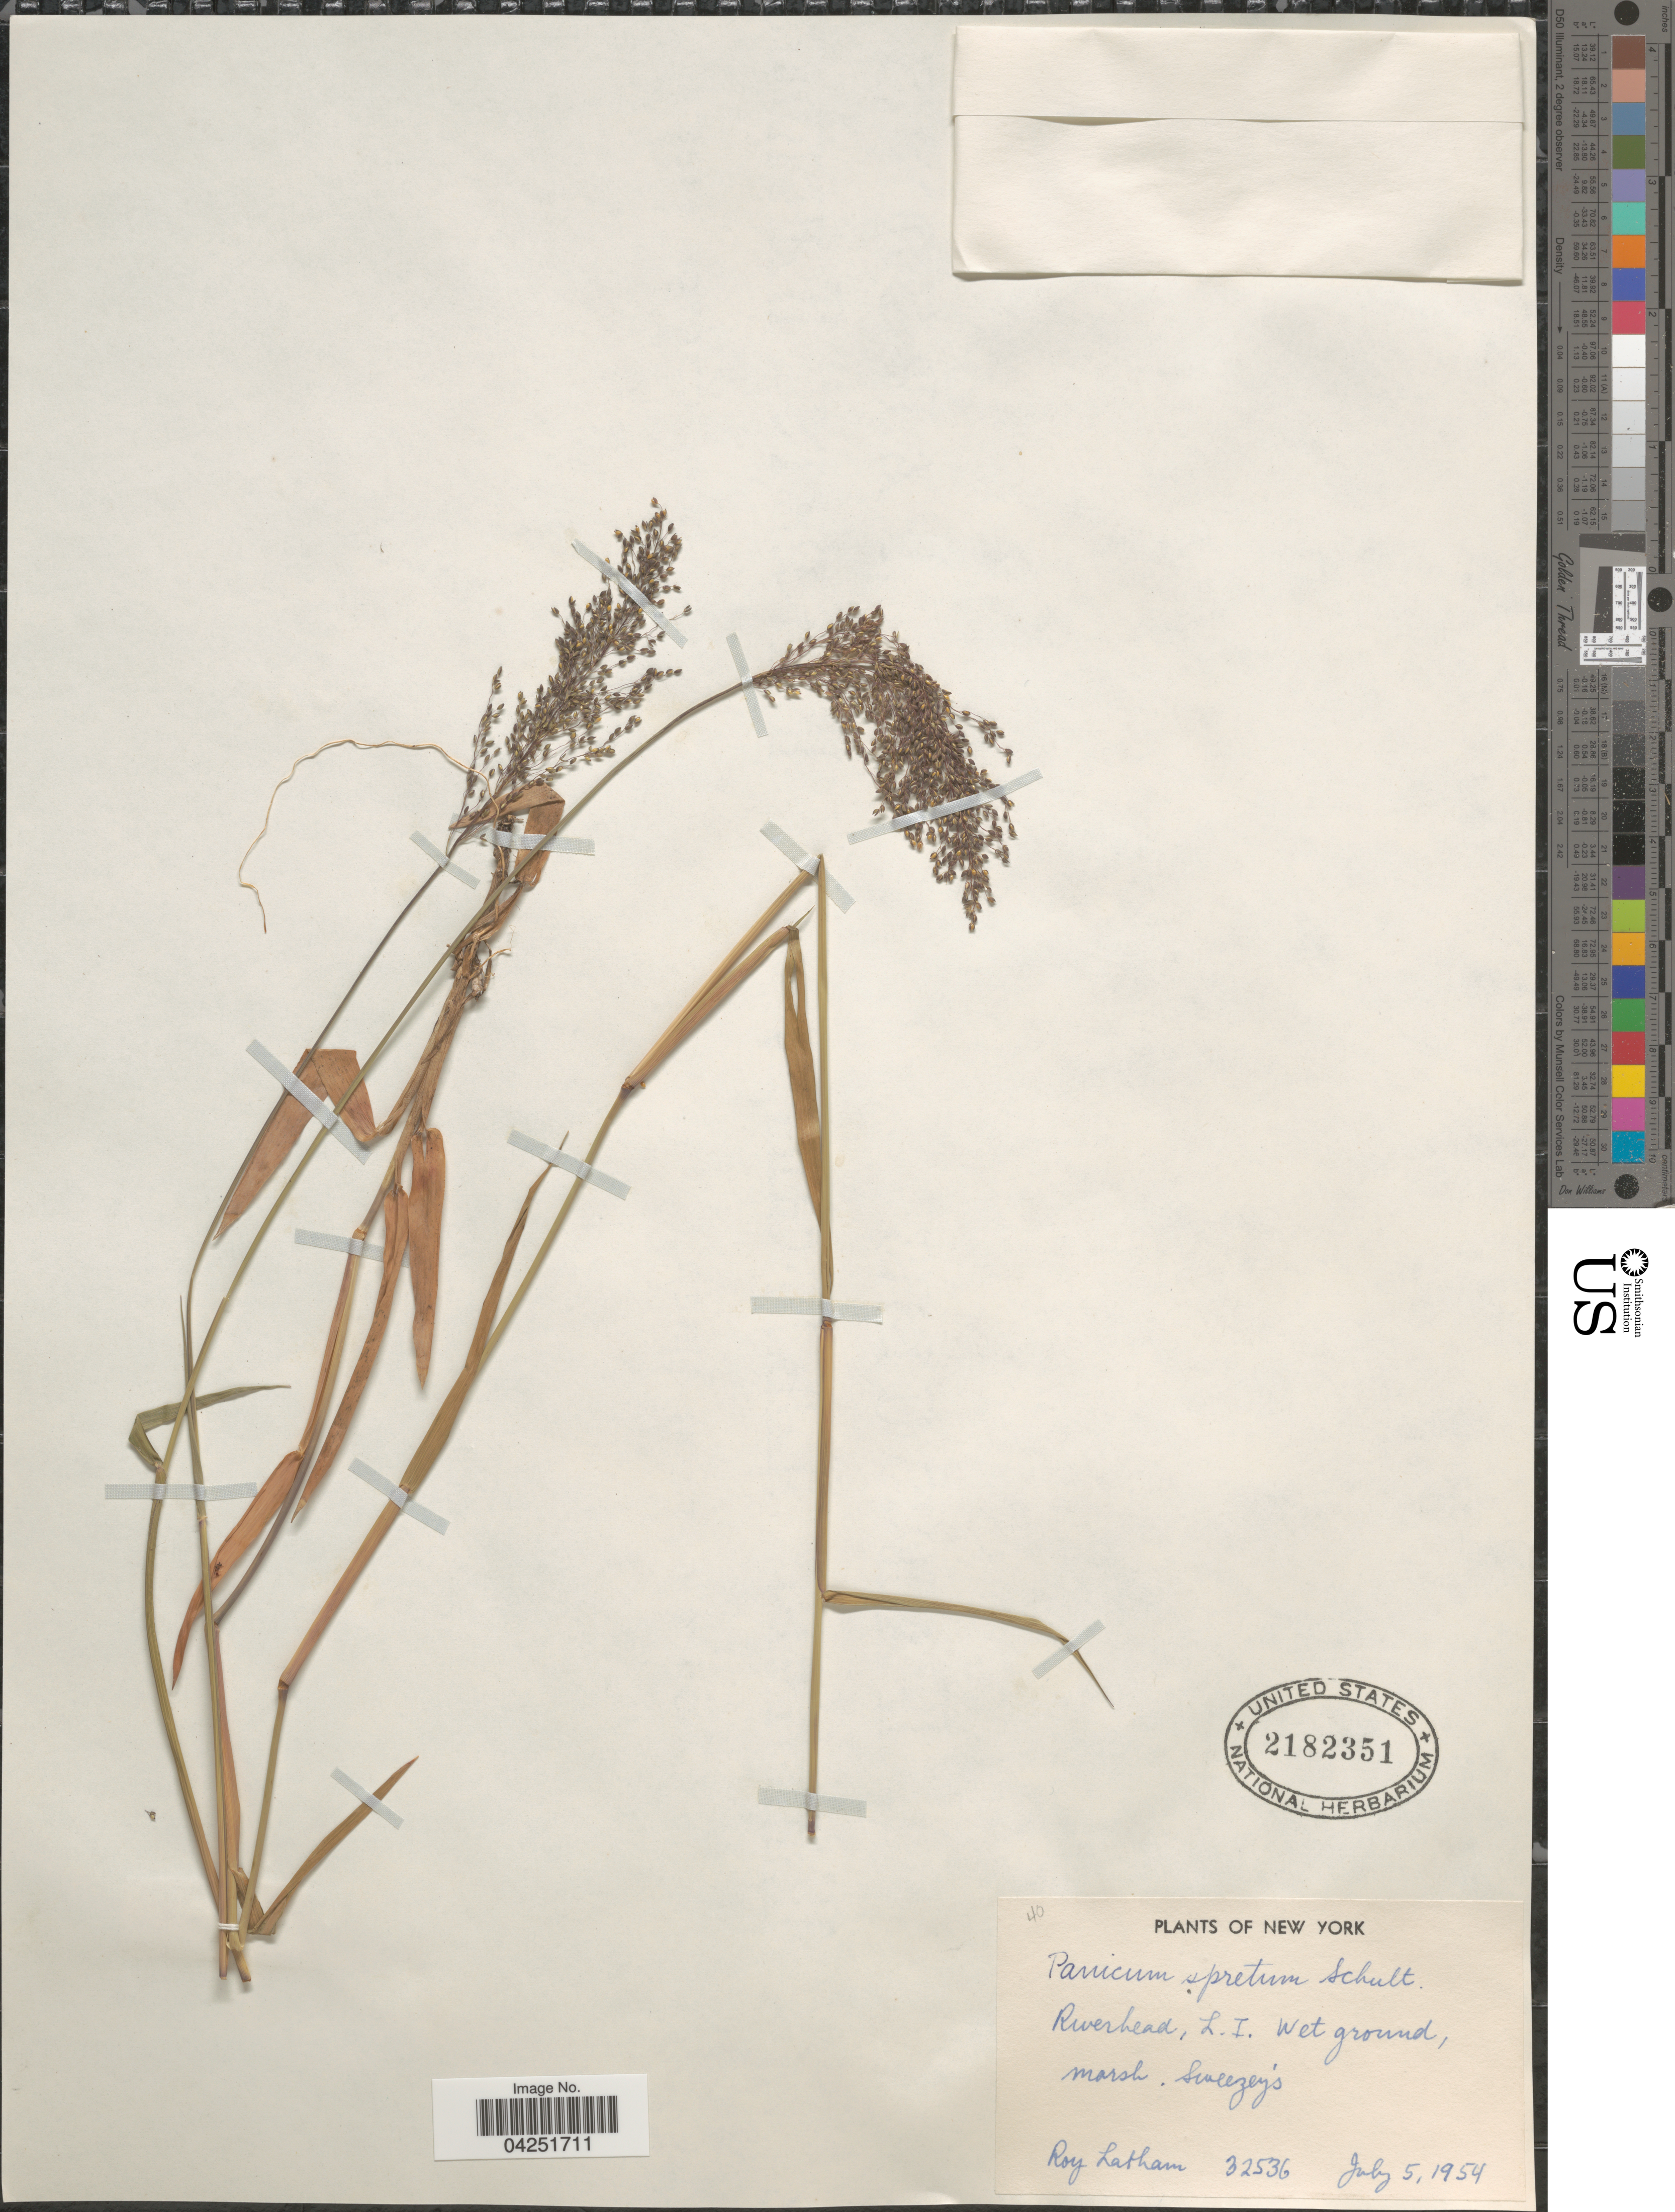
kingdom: Plantae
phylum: Tracheophyta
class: Liliopsida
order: Poales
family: Poaceae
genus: Dichanthelium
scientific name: Dichanthelium acuminatum var. densiflorum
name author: (Rand & Redfield) Gould & C.A. Clark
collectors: R. Latham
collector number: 32536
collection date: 1954-07-05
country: United States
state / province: New York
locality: Riverhead, L. I.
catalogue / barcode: US 2182351